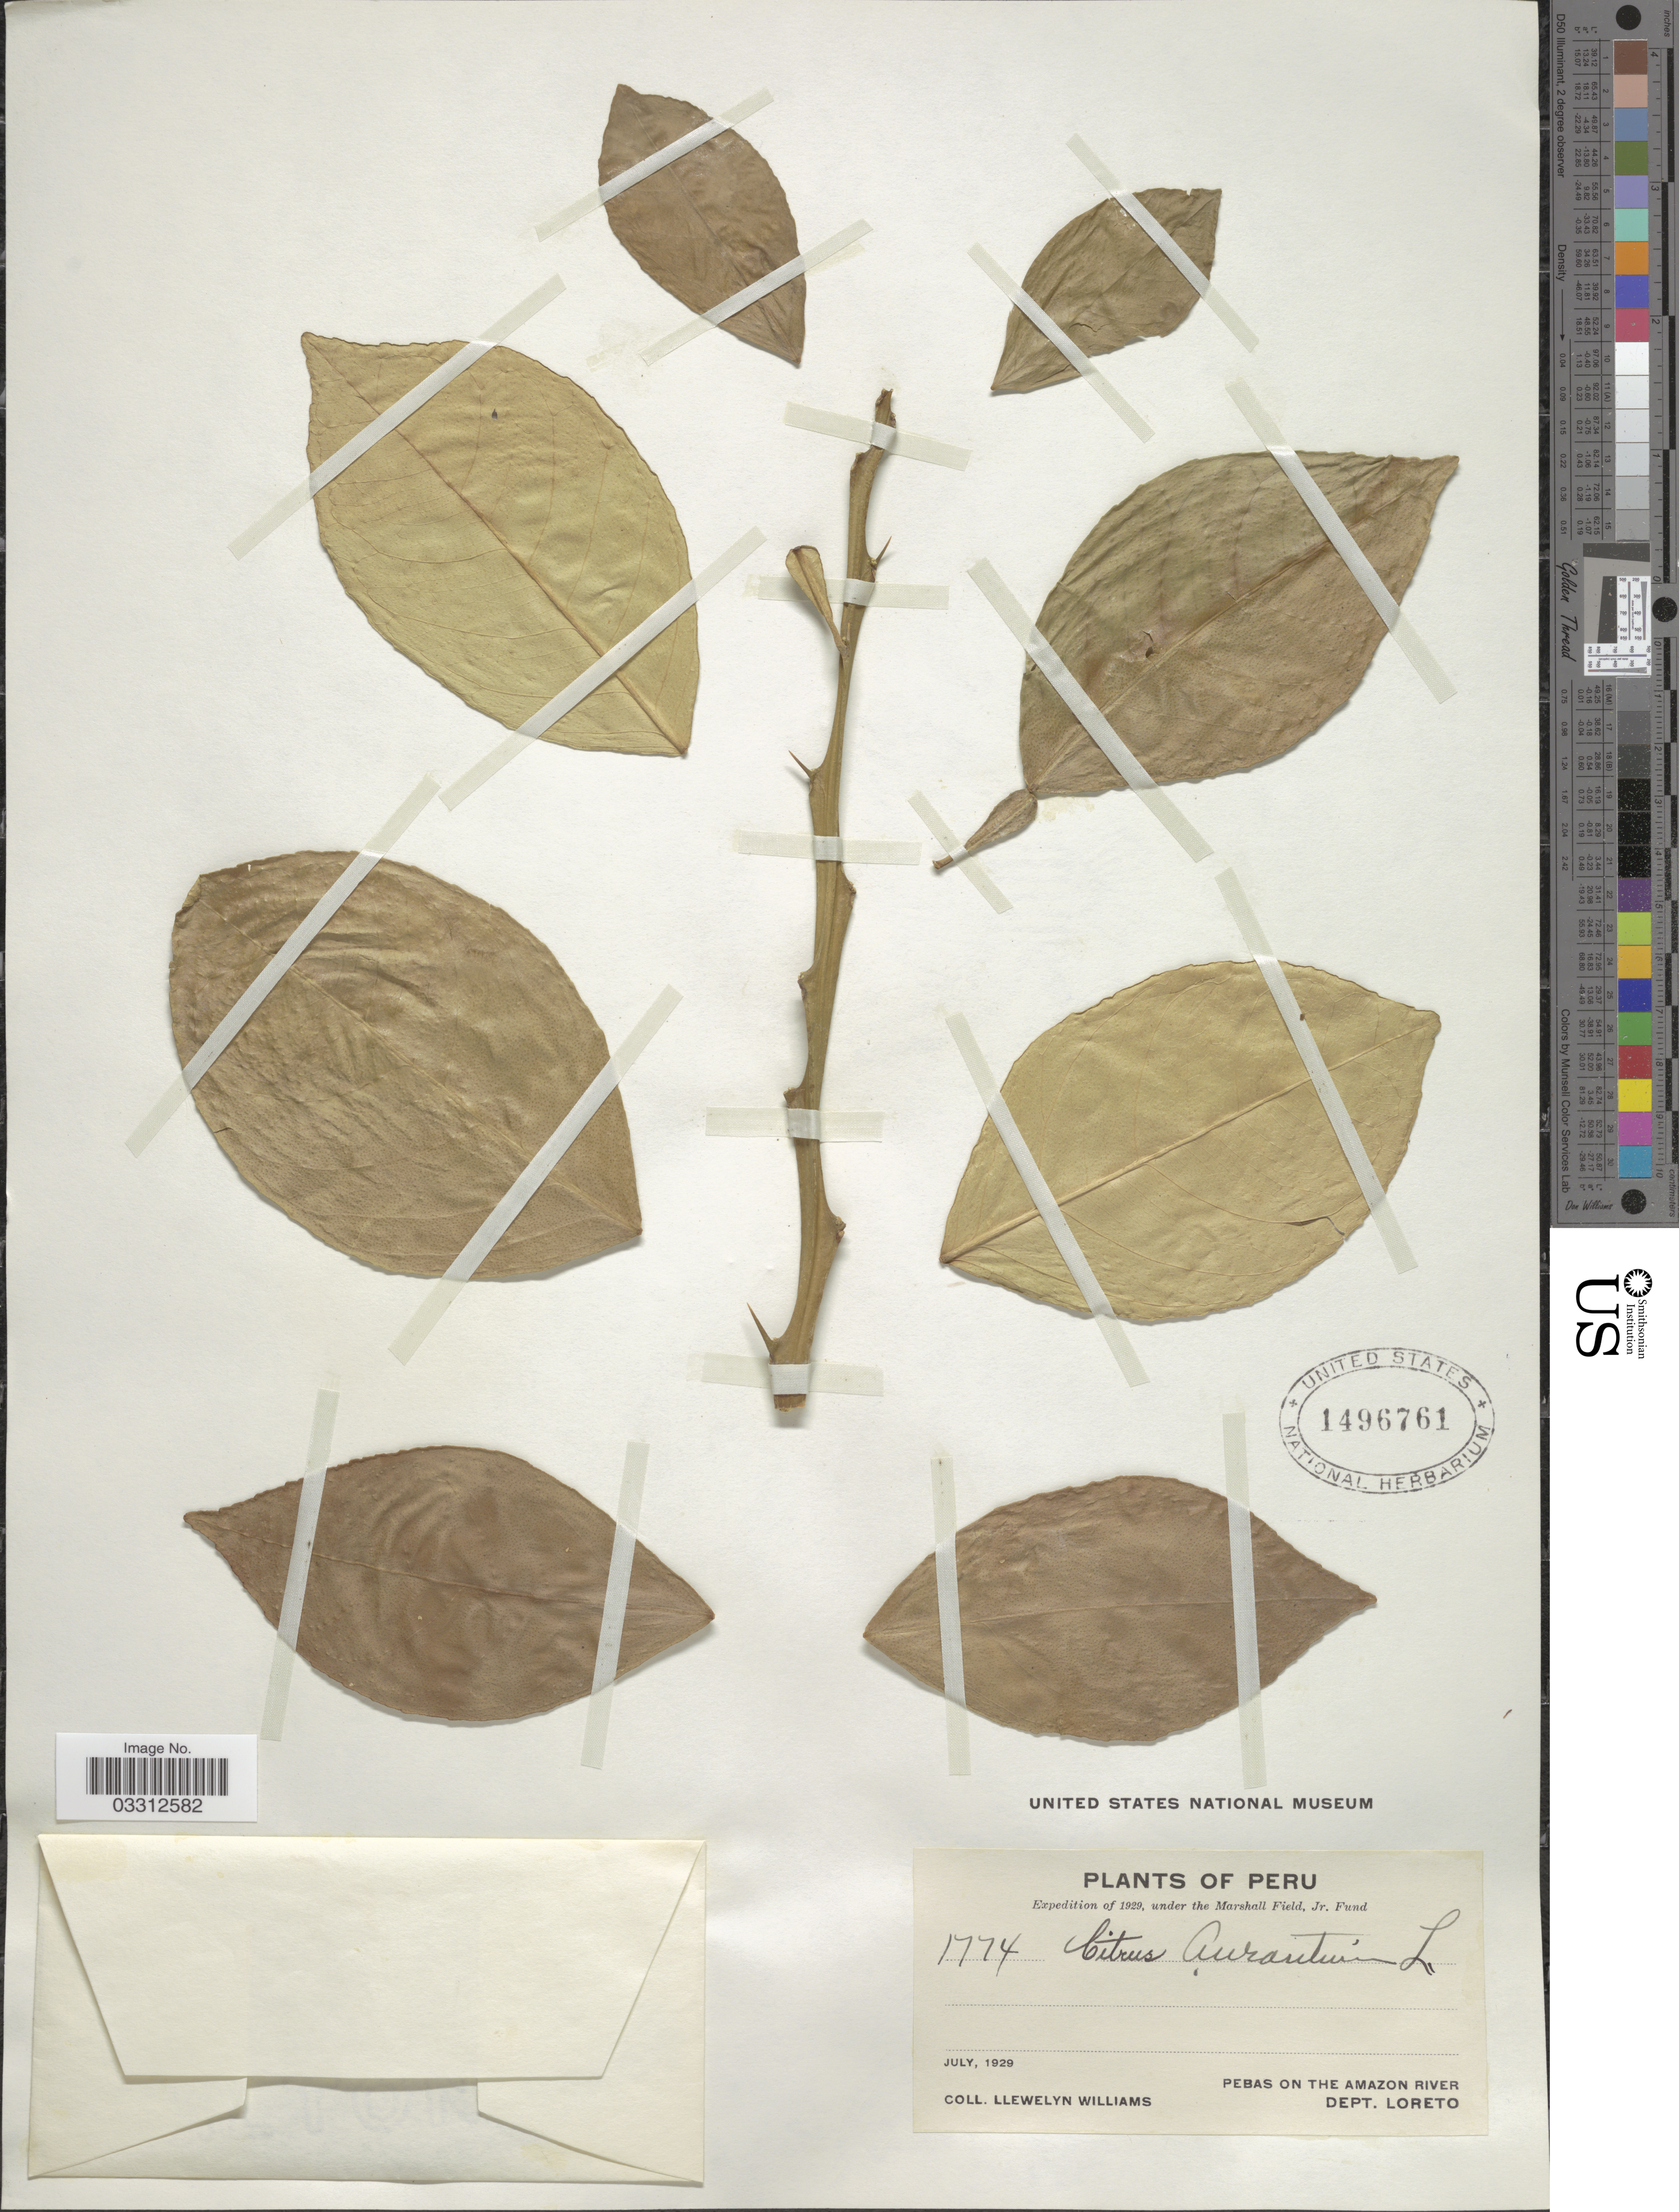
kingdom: Plantae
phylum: Tracheophyta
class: Magnoliopsida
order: Sapindales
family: Rutaceae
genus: Citrus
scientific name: Citrus x aurantium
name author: L.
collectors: Ll. Williams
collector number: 1774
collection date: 1929-07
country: Peru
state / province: Loreto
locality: Pebas on the Amazon River, Dept. Loreto.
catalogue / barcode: US 1496761